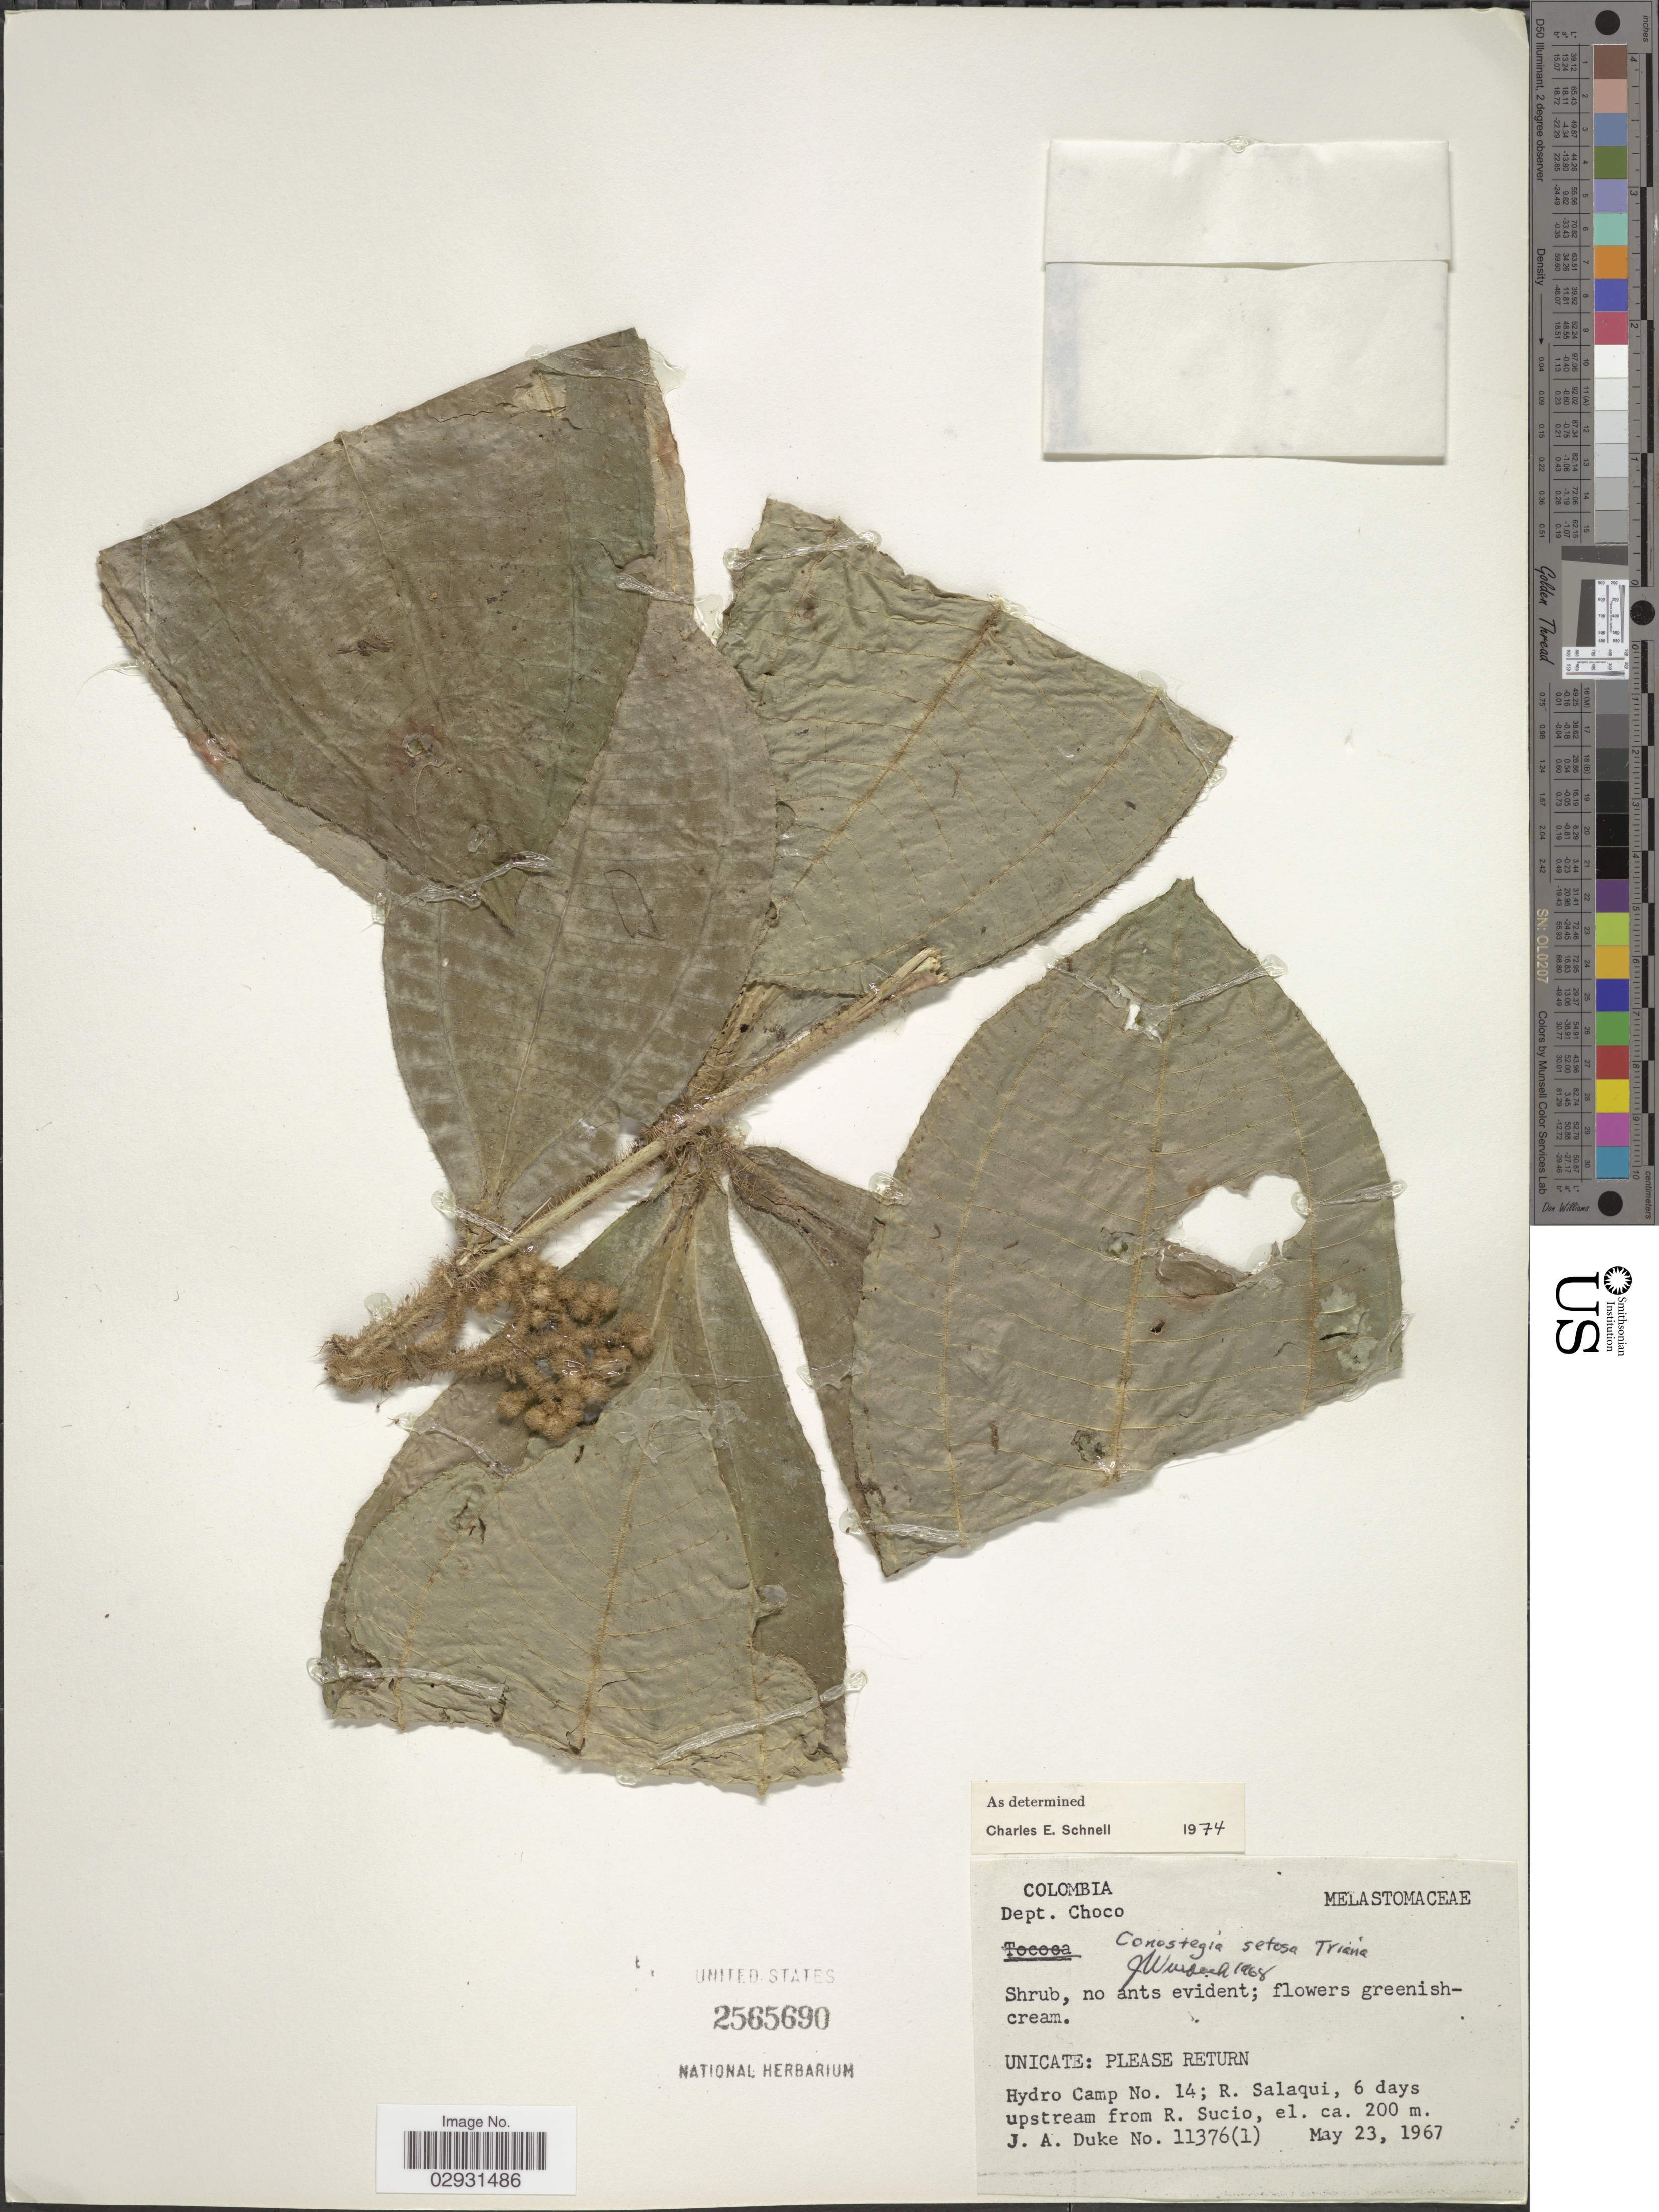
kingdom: Plantae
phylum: Tracheophyta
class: Magnoliopsida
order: Myrtales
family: Melastomataceae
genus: Conostegia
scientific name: Conostegia setosa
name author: Triana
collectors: J. A. Duke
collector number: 11376(1)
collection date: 1967-05-23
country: Colombia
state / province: Chocó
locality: Dept. Choco, Hydro Camp No. 14; R. Salaqui, 6 days upstream from R. Sucio.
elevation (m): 200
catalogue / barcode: US 2565690